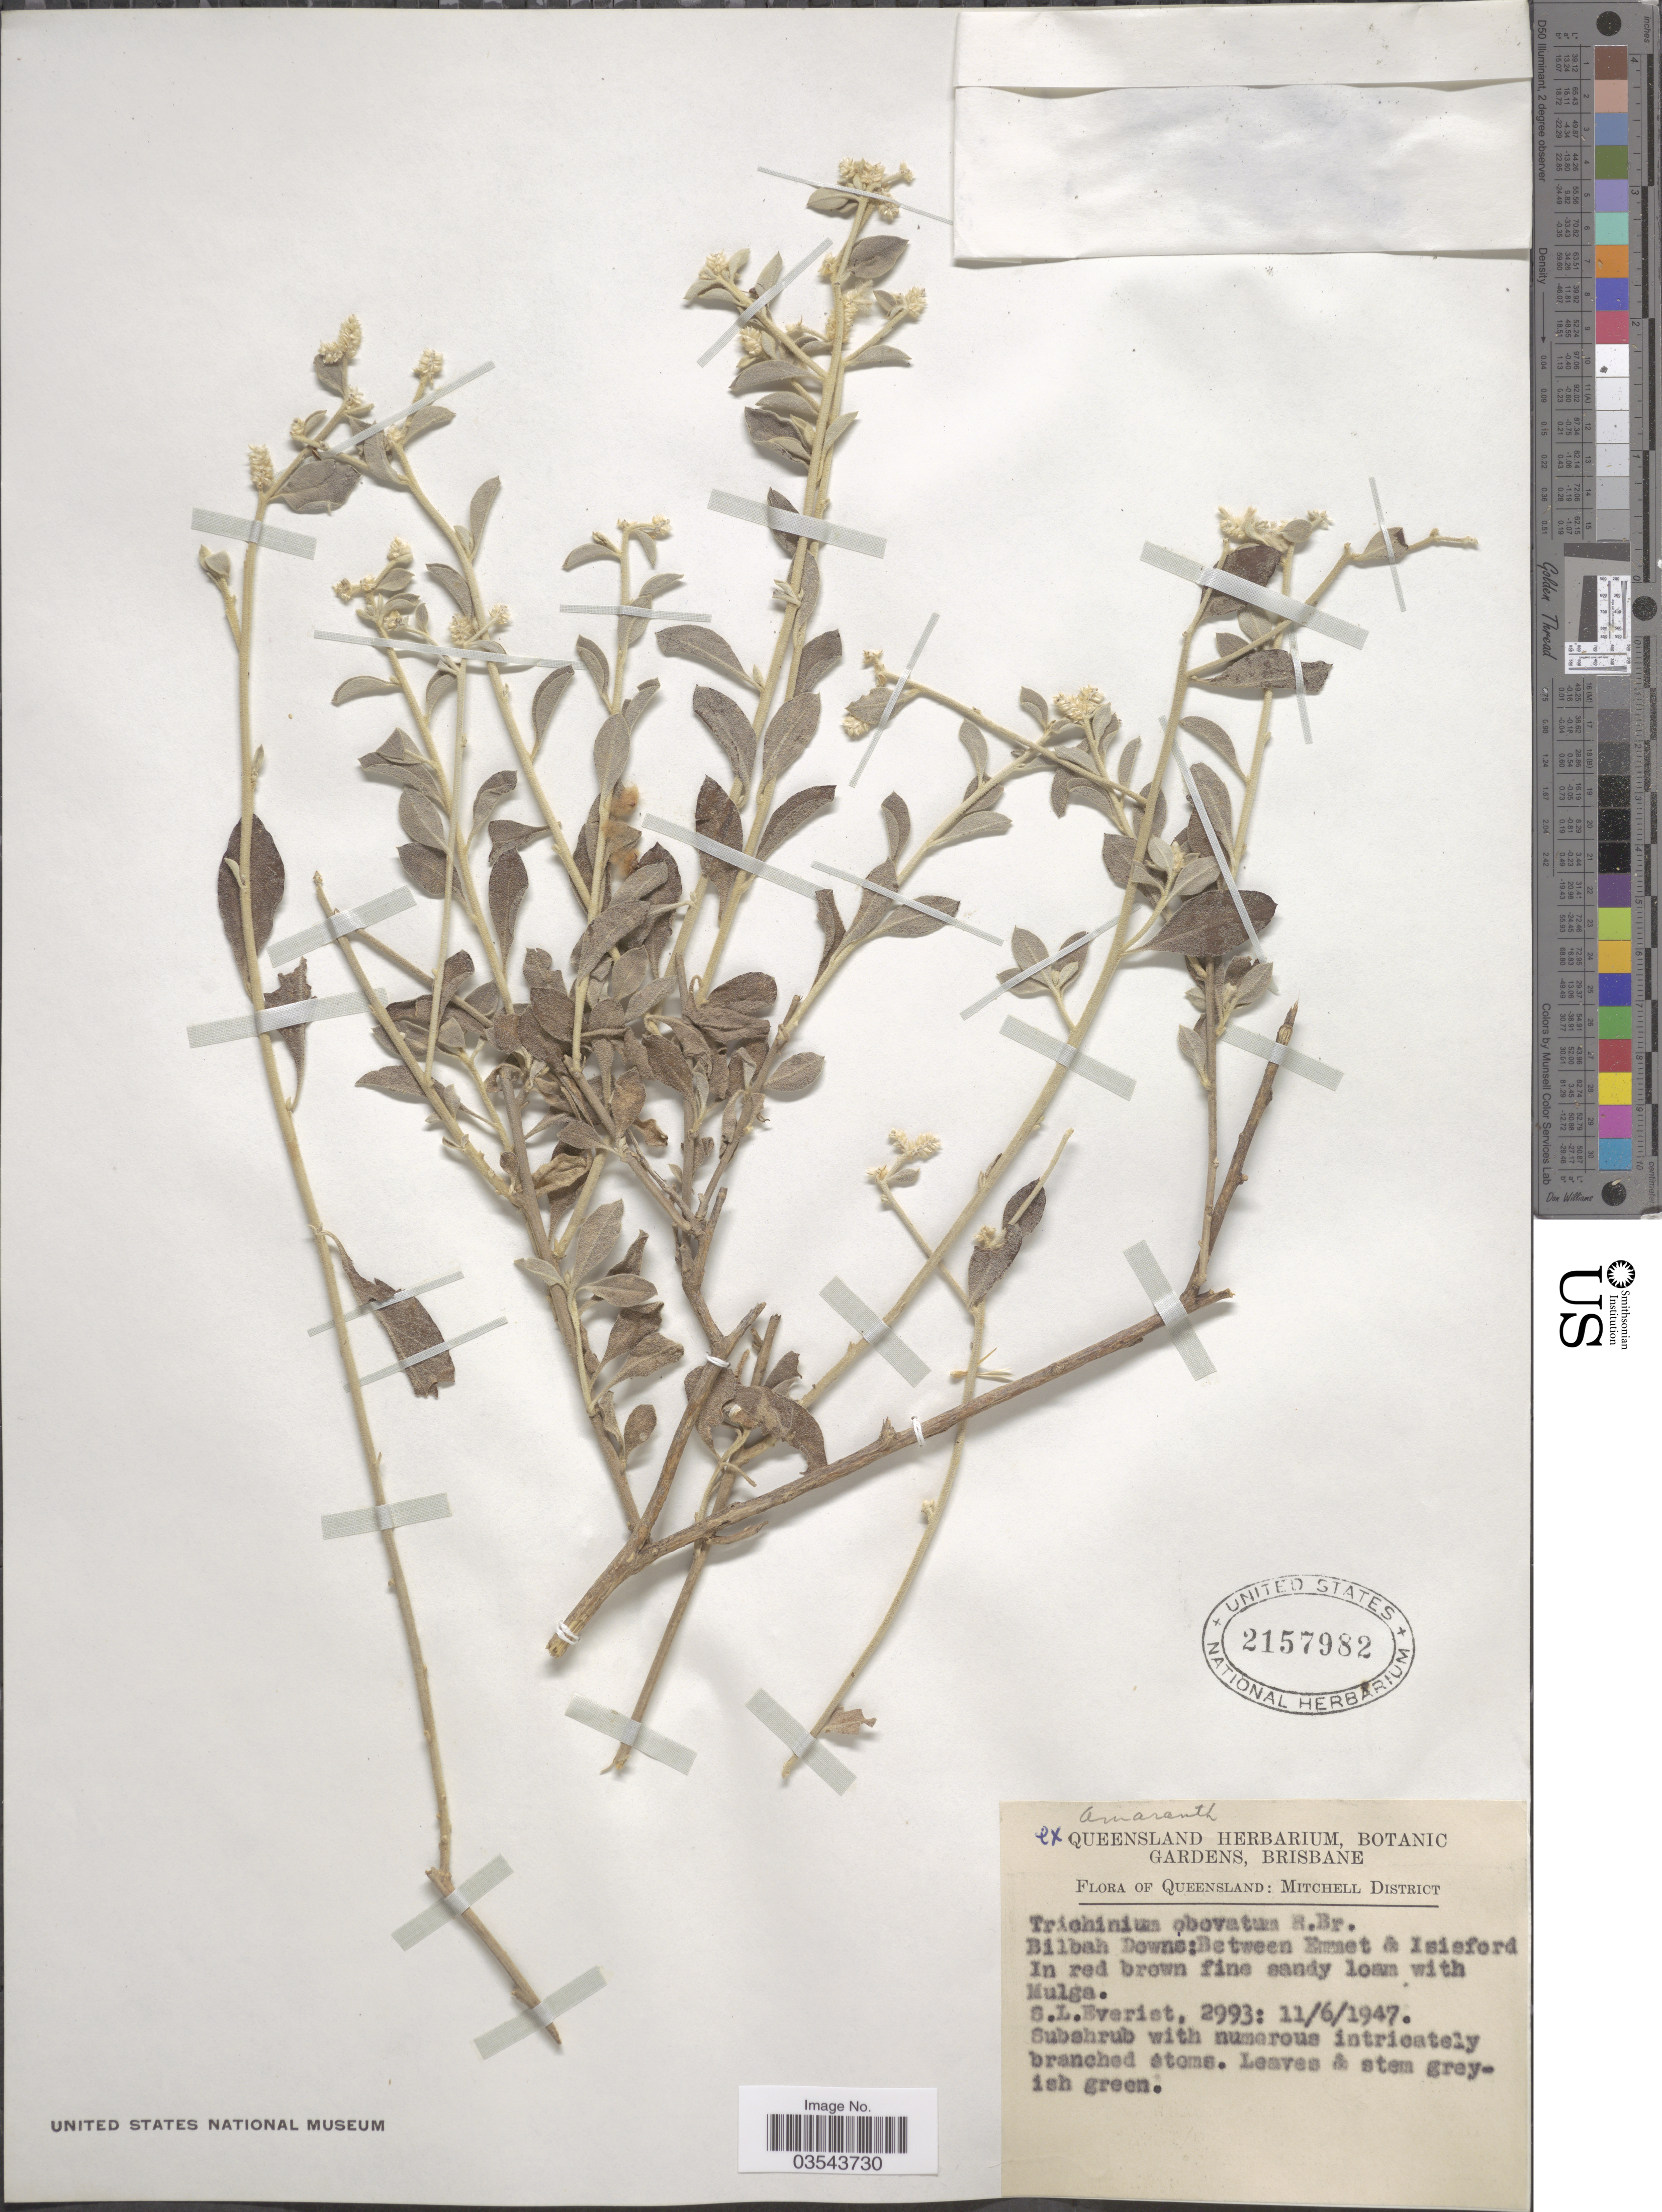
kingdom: Plantae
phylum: Tracheophyta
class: Magnoliopsida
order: Caryophyllales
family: Amaranthaceae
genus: Ptilotus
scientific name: Ptilotus obovatus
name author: (Gaudich.) F. Muell.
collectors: S. Everist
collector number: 2993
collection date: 1947-06-11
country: Australia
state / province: Queensland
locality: Mitchell District. Bilbah Downs: Between Emmet & Isisford.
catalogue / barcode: US 2157982